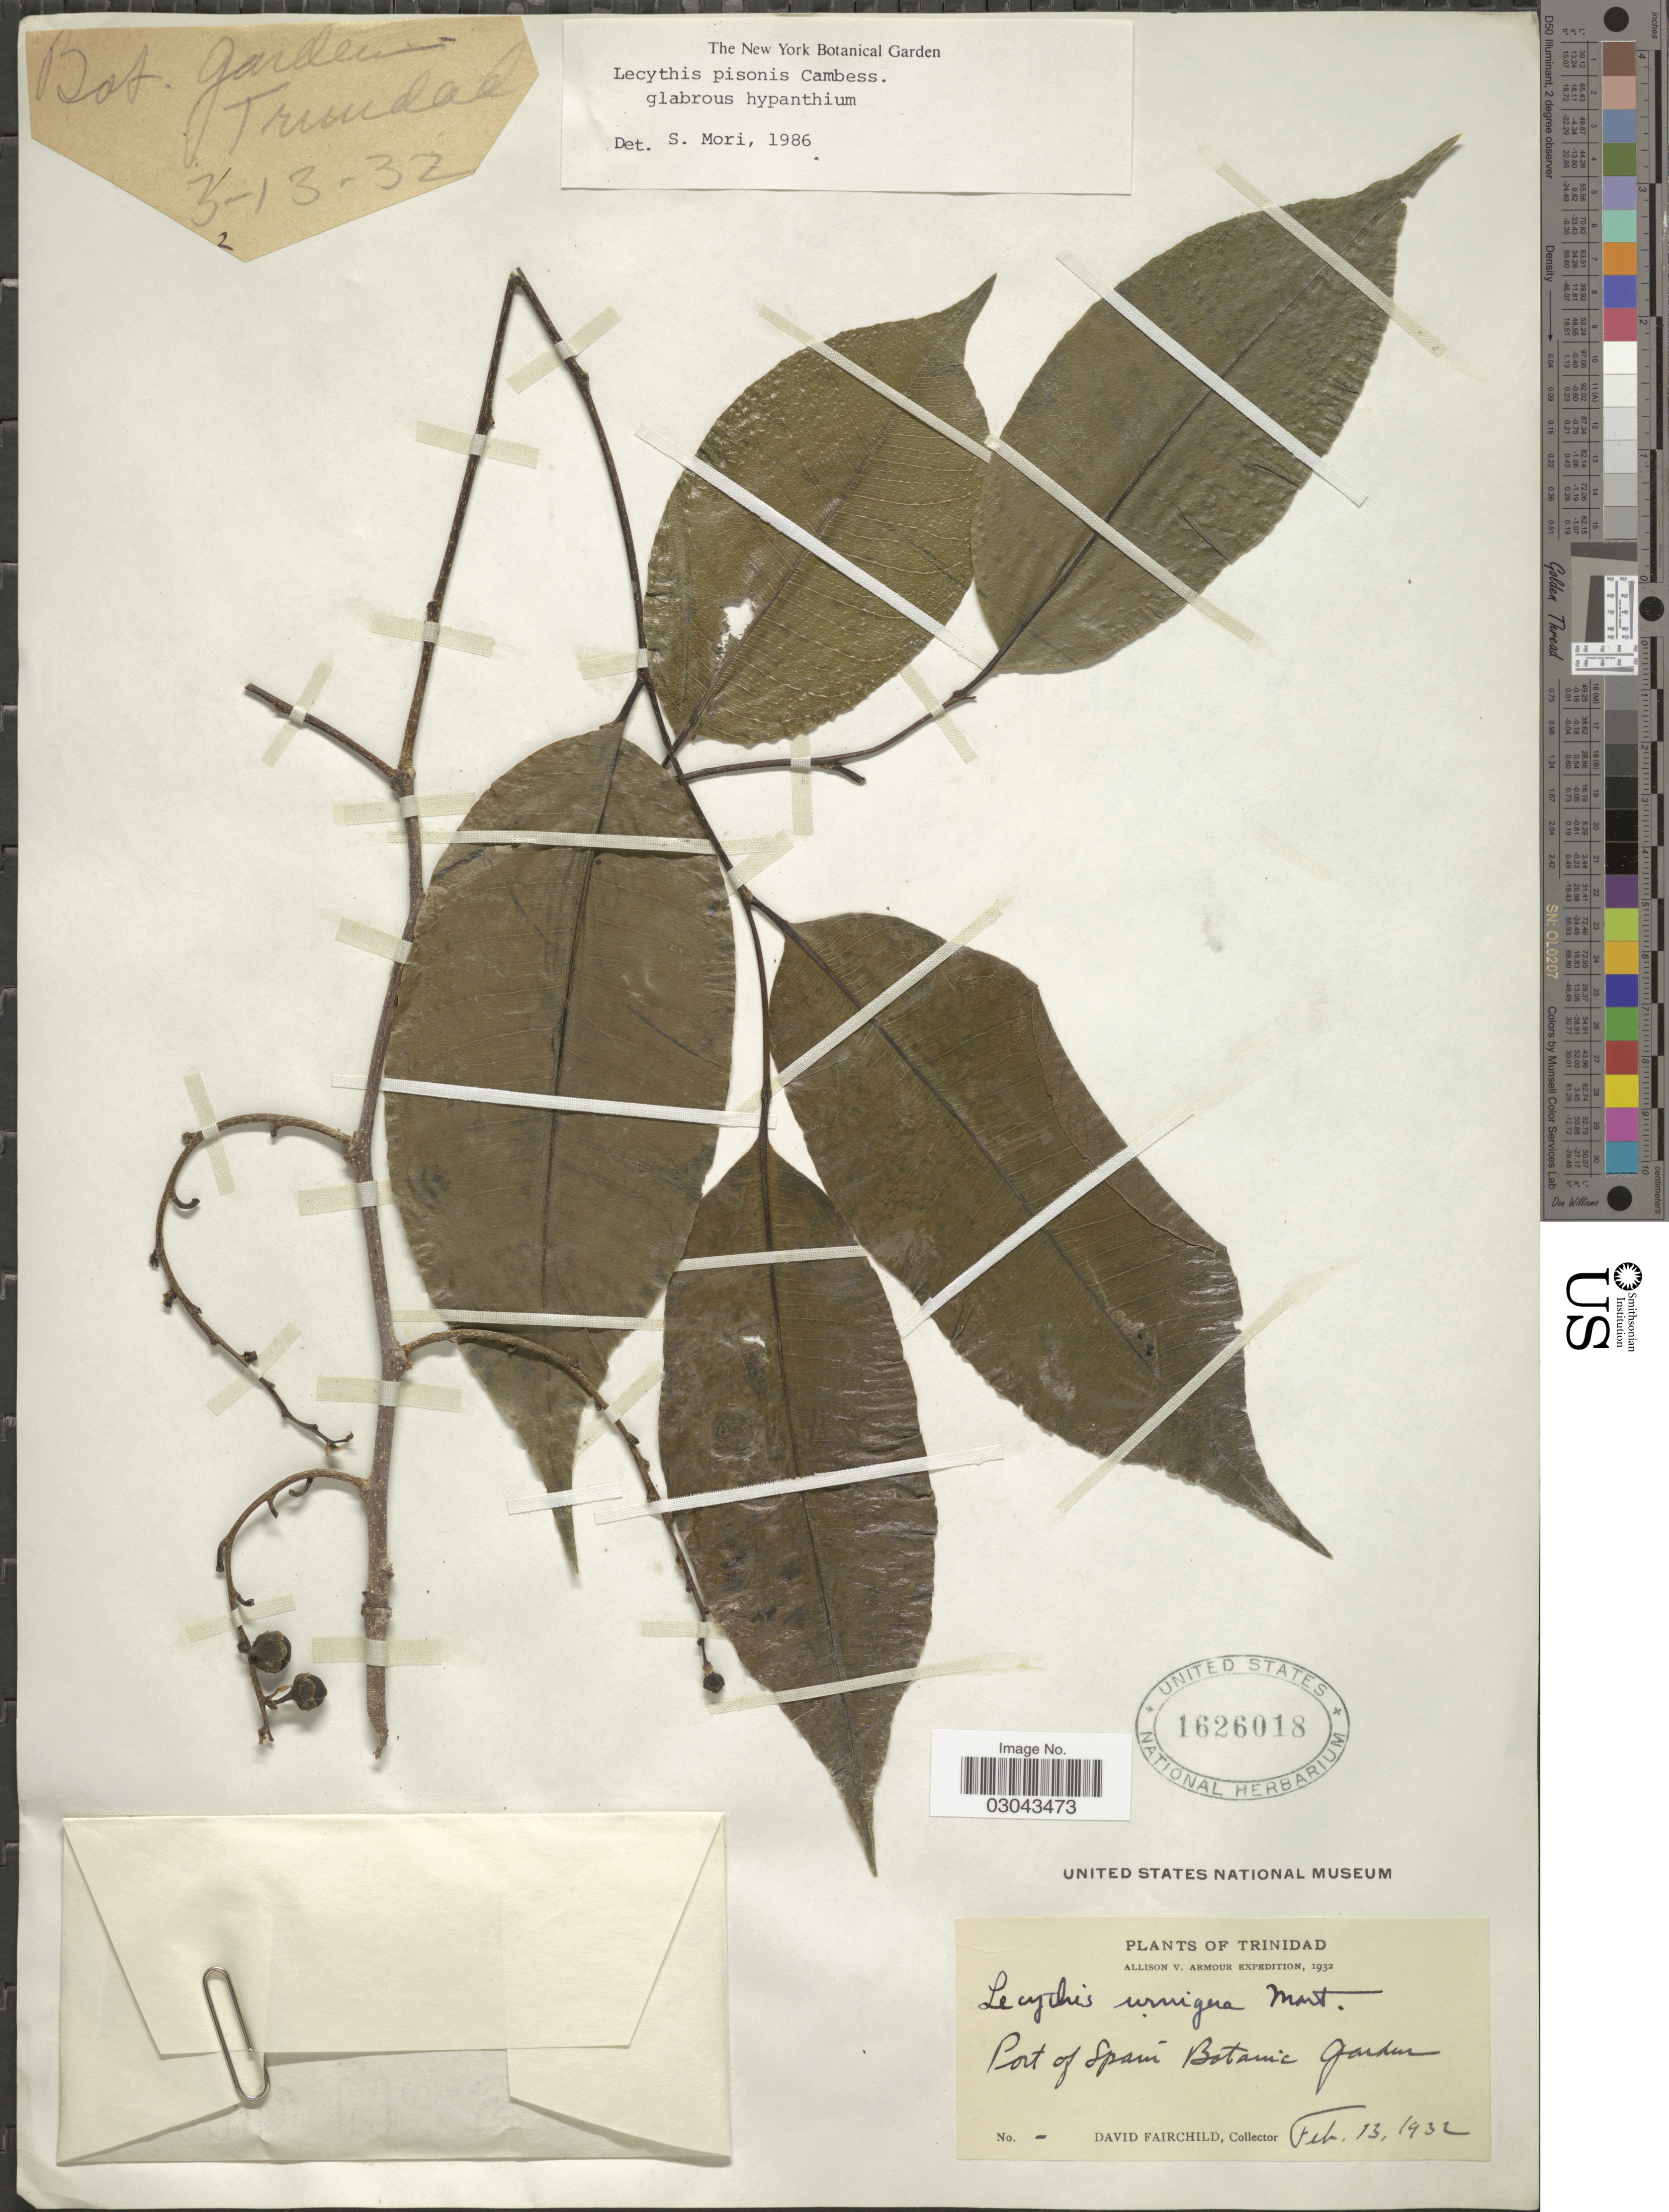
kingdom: Plantae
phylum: Tracheophyta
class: Magnoliopsida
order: Ericales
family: Lecythidaceae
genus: Lecythis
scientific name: Lecythis pisonis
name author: Cambess.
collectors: D. Fairchild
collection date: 1932-02-13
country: Trinidad and Tobago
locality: Trinidad, Port of Spain Botanic Garden.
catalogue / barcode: US 1626018